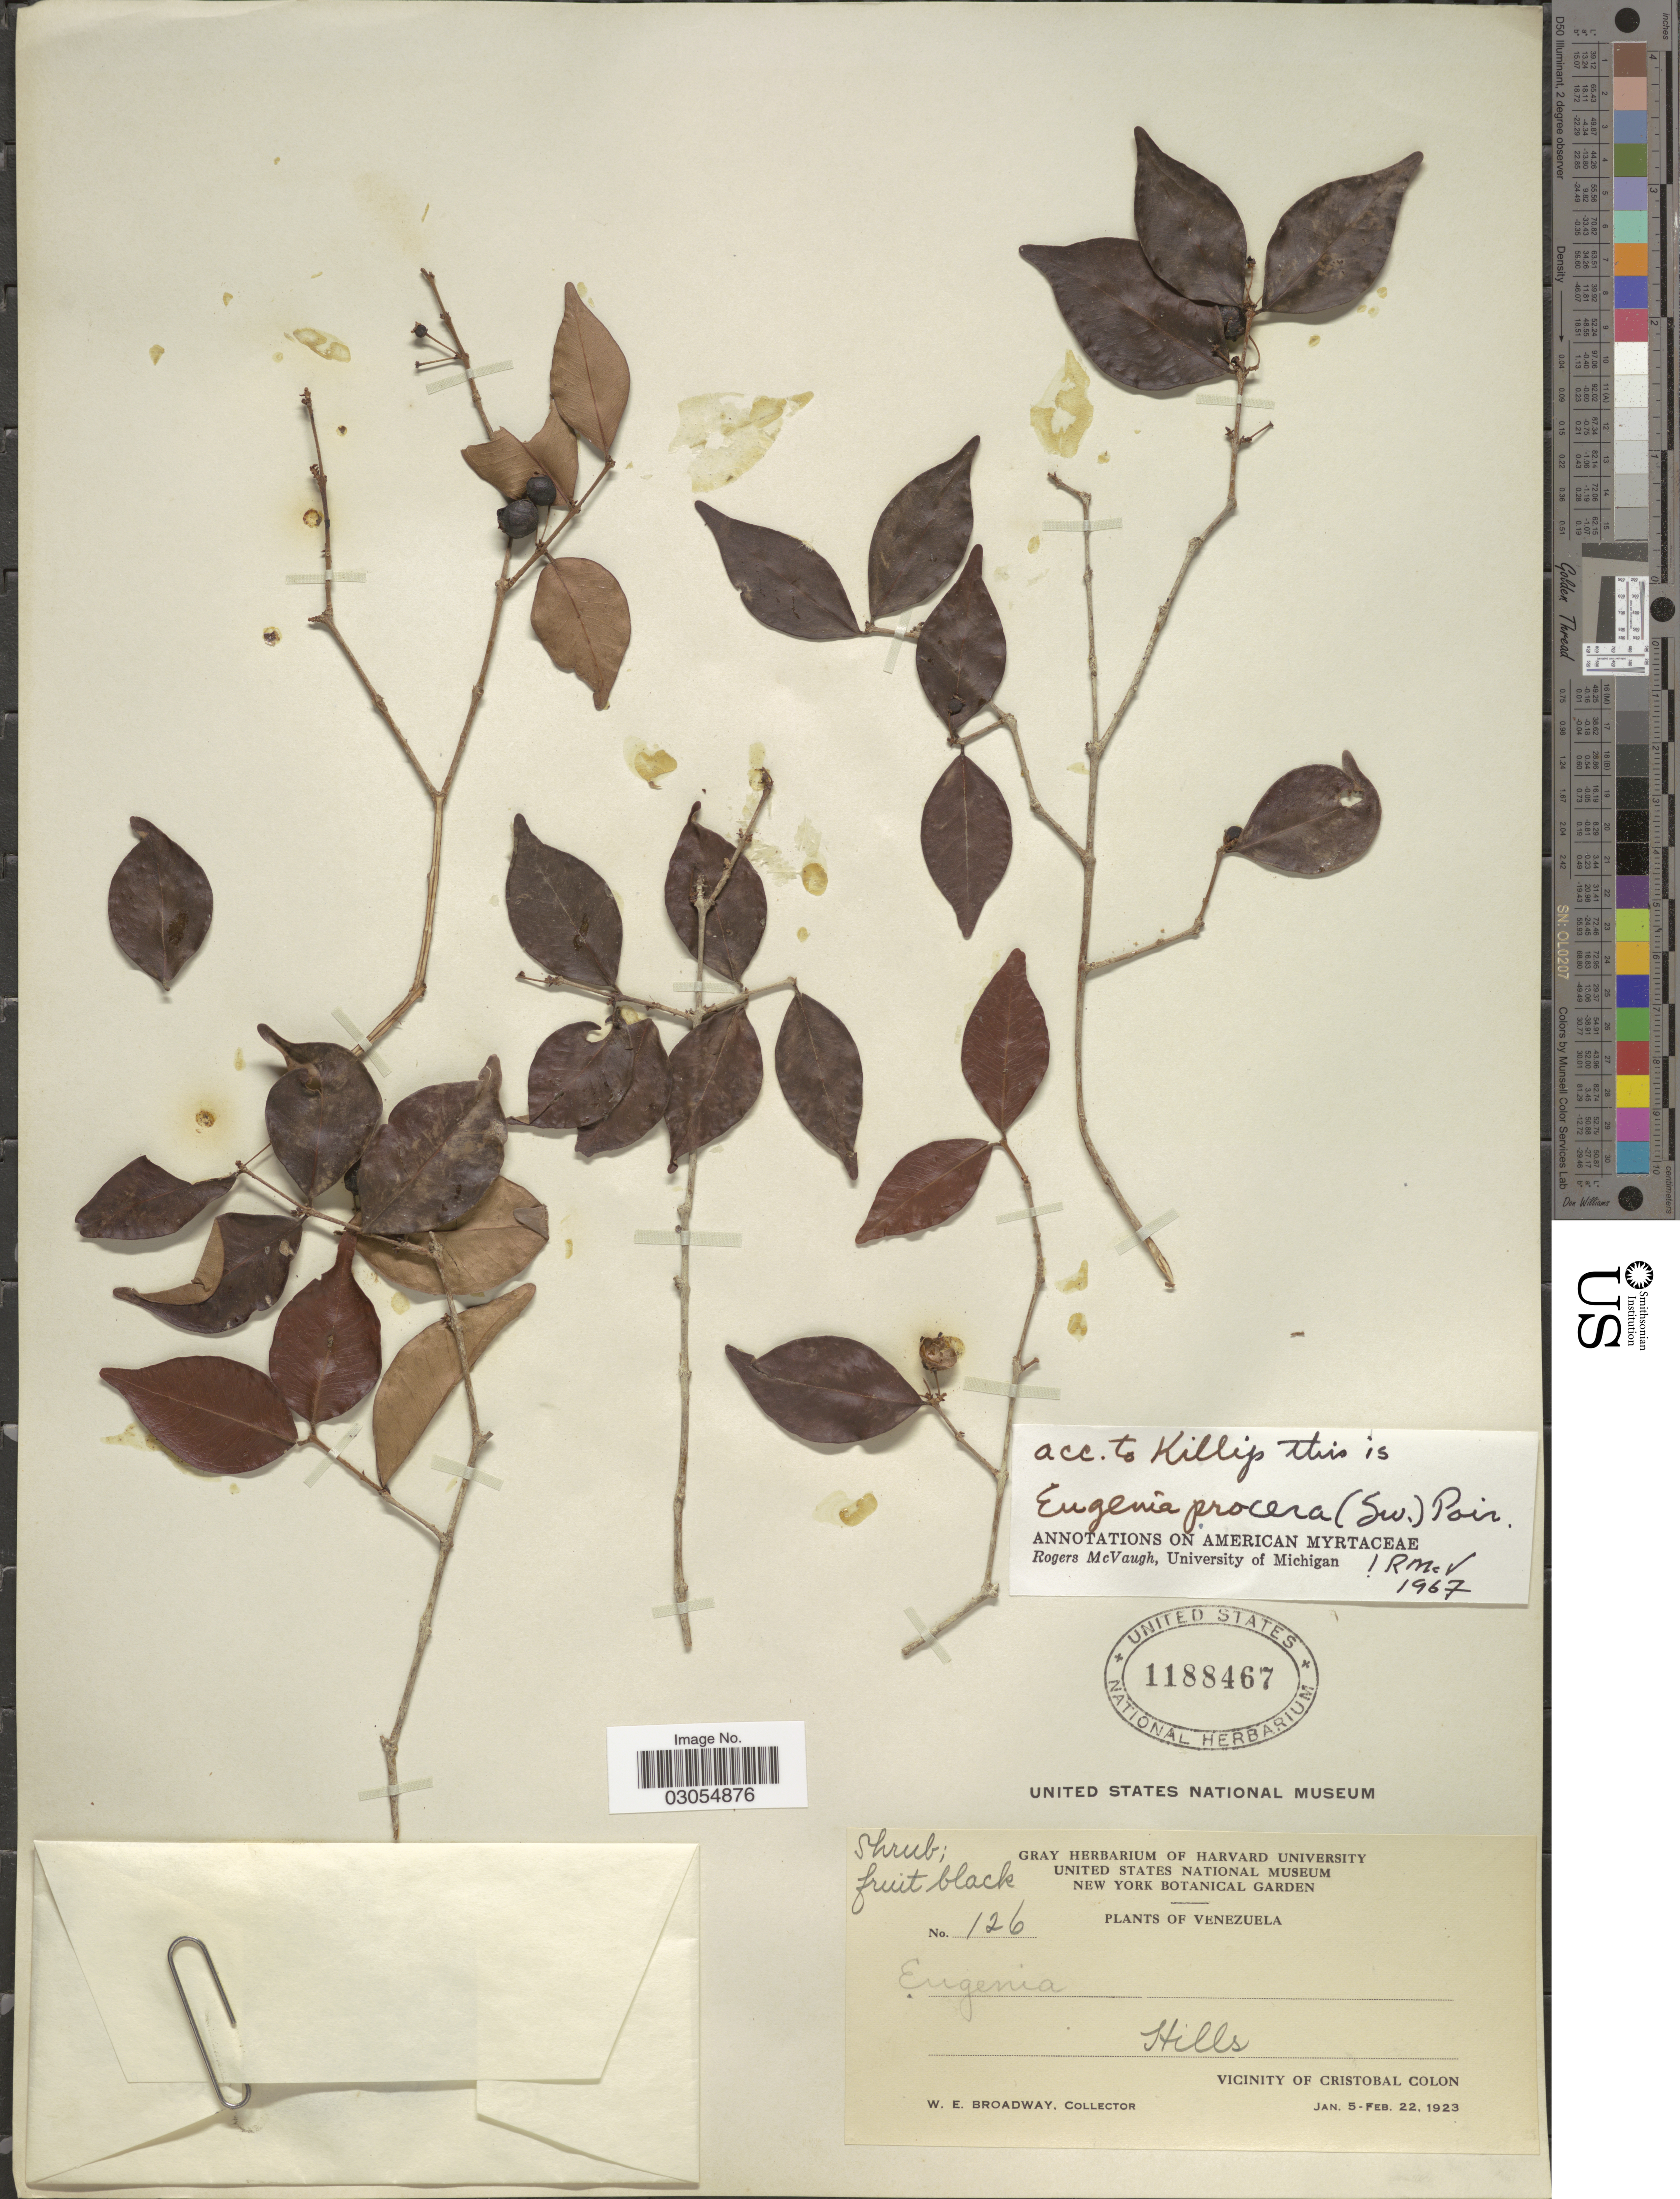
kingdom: Plantae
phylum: Tracheophyta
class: Magnoliopsida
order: Myrtales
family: Myrtaceae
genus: Eugenia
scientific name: Eugenia procera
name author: (Sw.) Poir.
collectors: W. E. Broadway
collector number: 126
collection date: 1923-01-05/1923-02-22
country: Venezuela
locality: Vicinity of Cristobal Colon.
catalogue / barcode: US 1188467